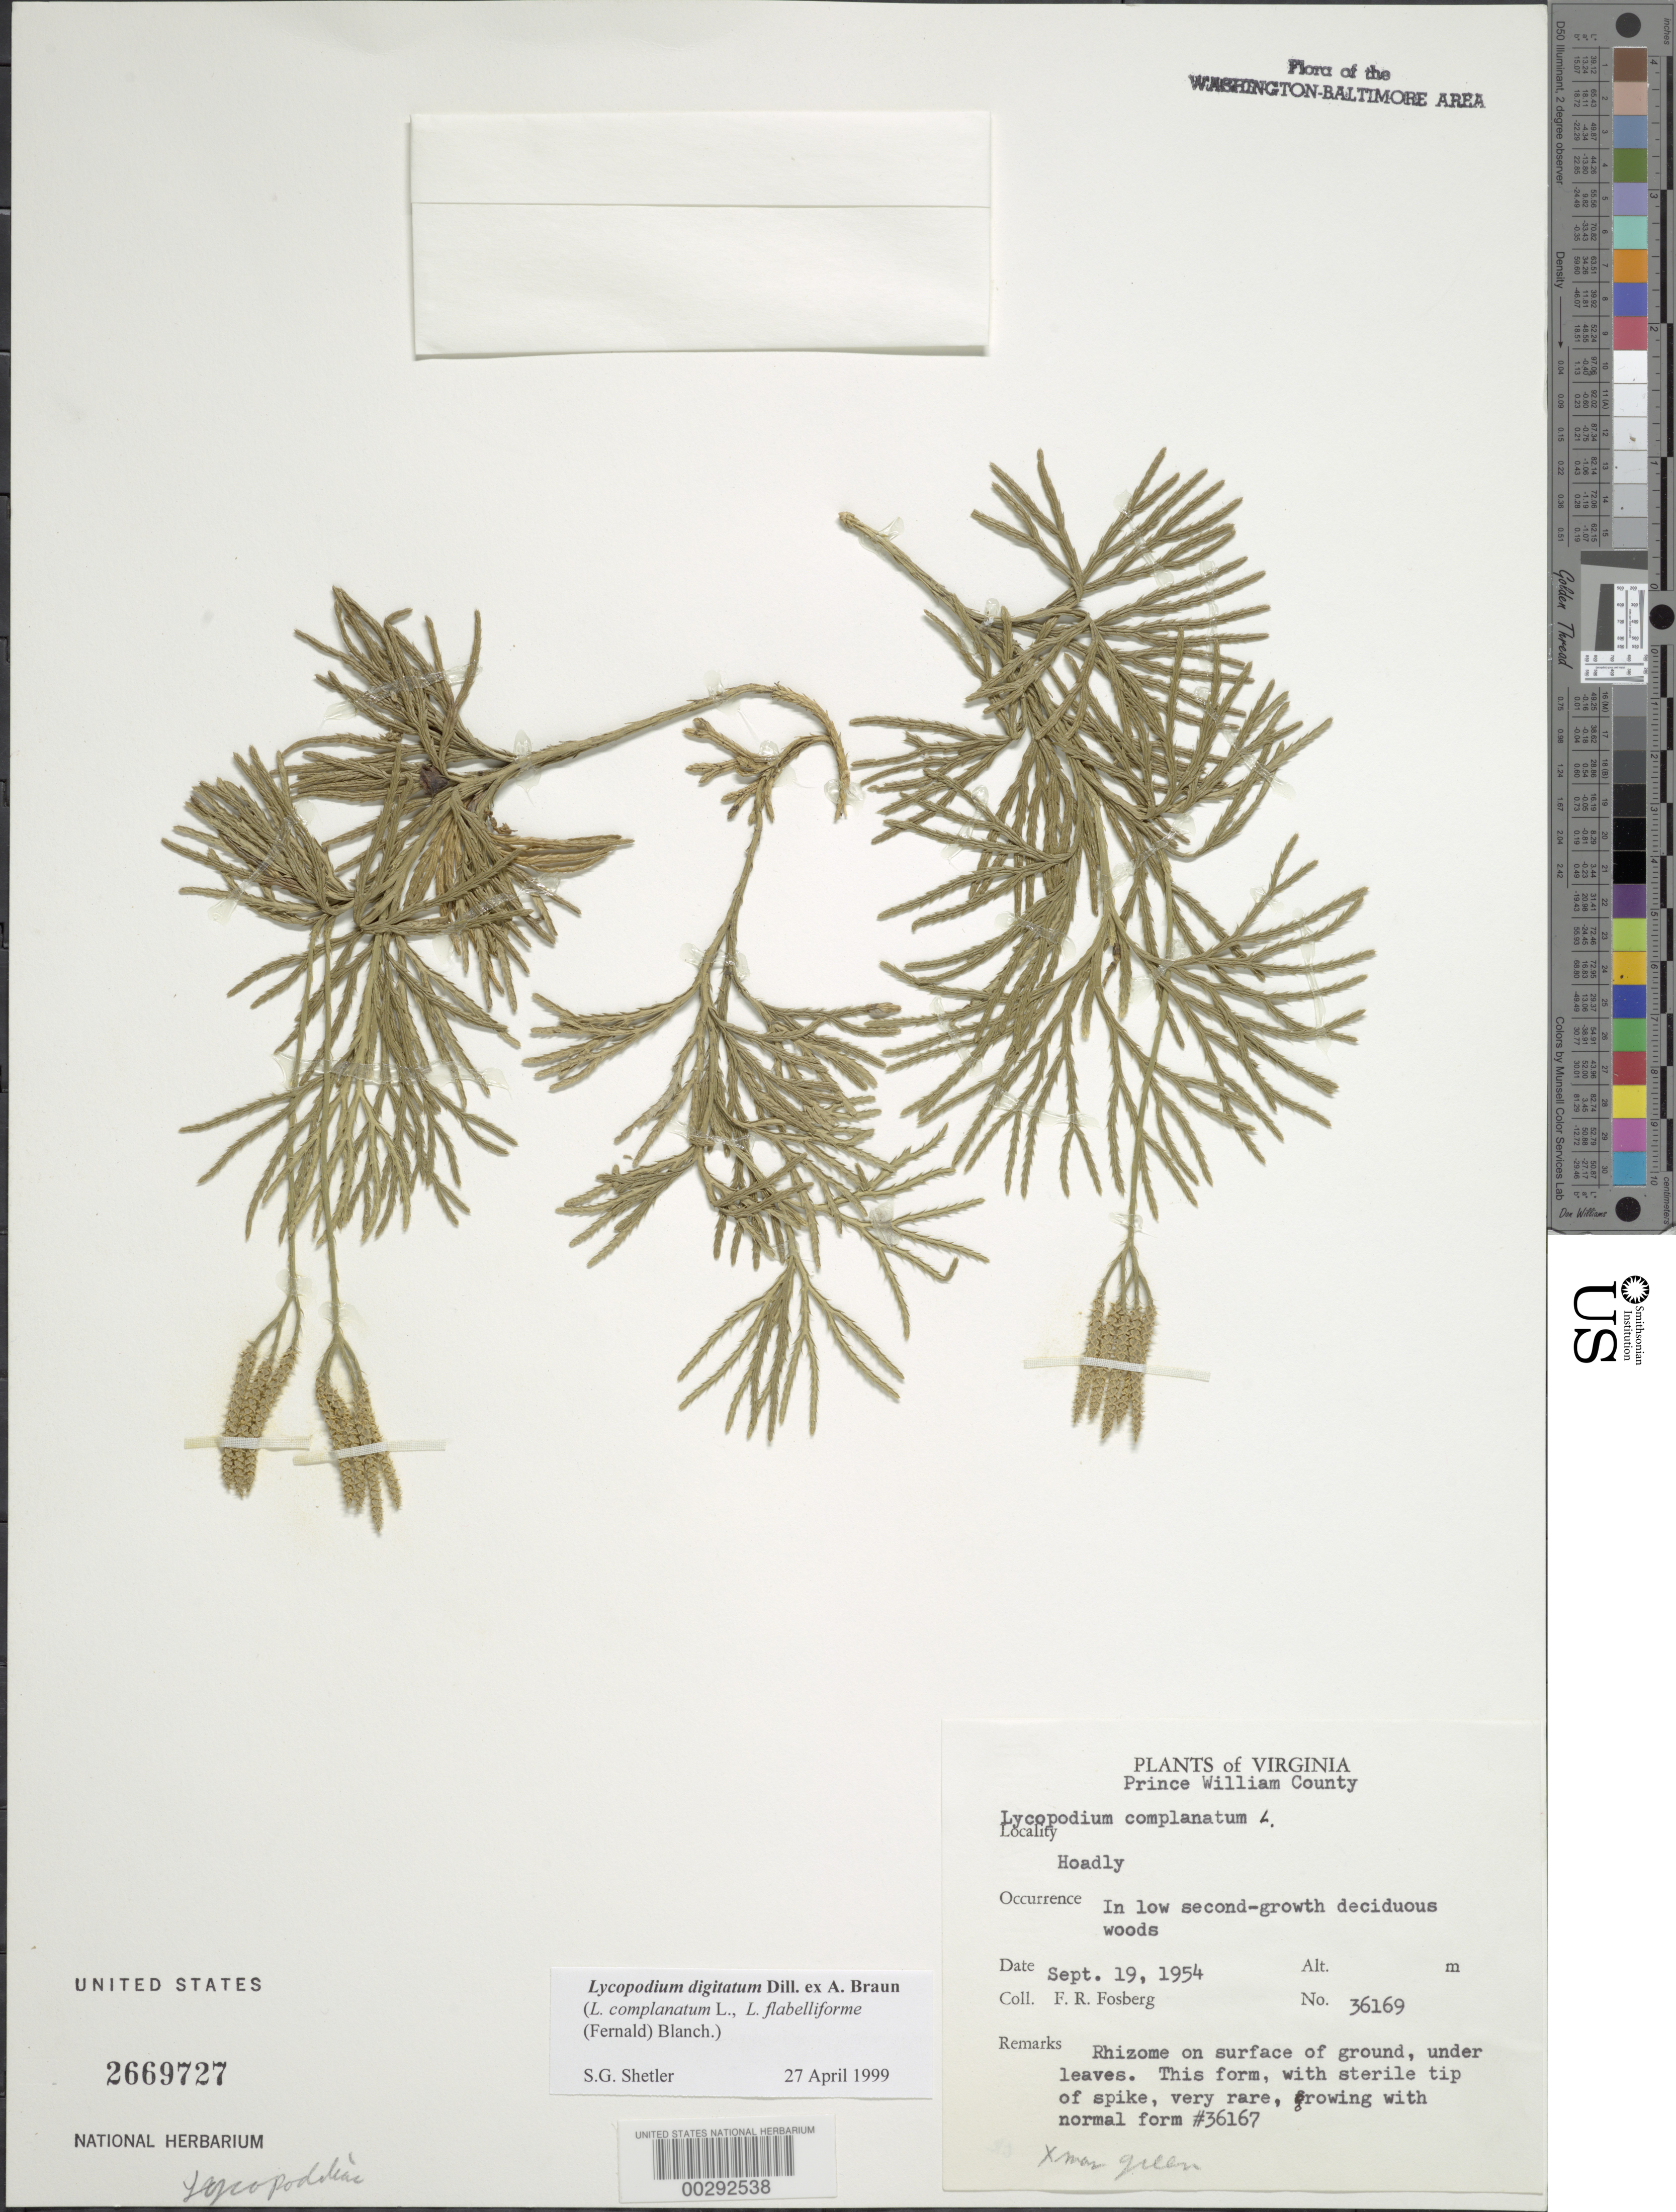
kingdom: Plantae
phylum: Tracheophyta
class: Lycopodiopsida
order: Lycopodiales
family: Lycopodiaceae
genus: Diphasiastrum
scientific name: Diphasiastrum digitatum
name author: (Dill. ex A. Braun) Holub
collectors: F. R. Fosberg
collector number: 36169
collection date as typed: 19 Sep 1954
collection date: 1954-09-19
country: United States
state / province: Virginia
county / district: Prince William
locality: Hoadly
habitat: On surface of ground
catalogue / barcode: US 2669727